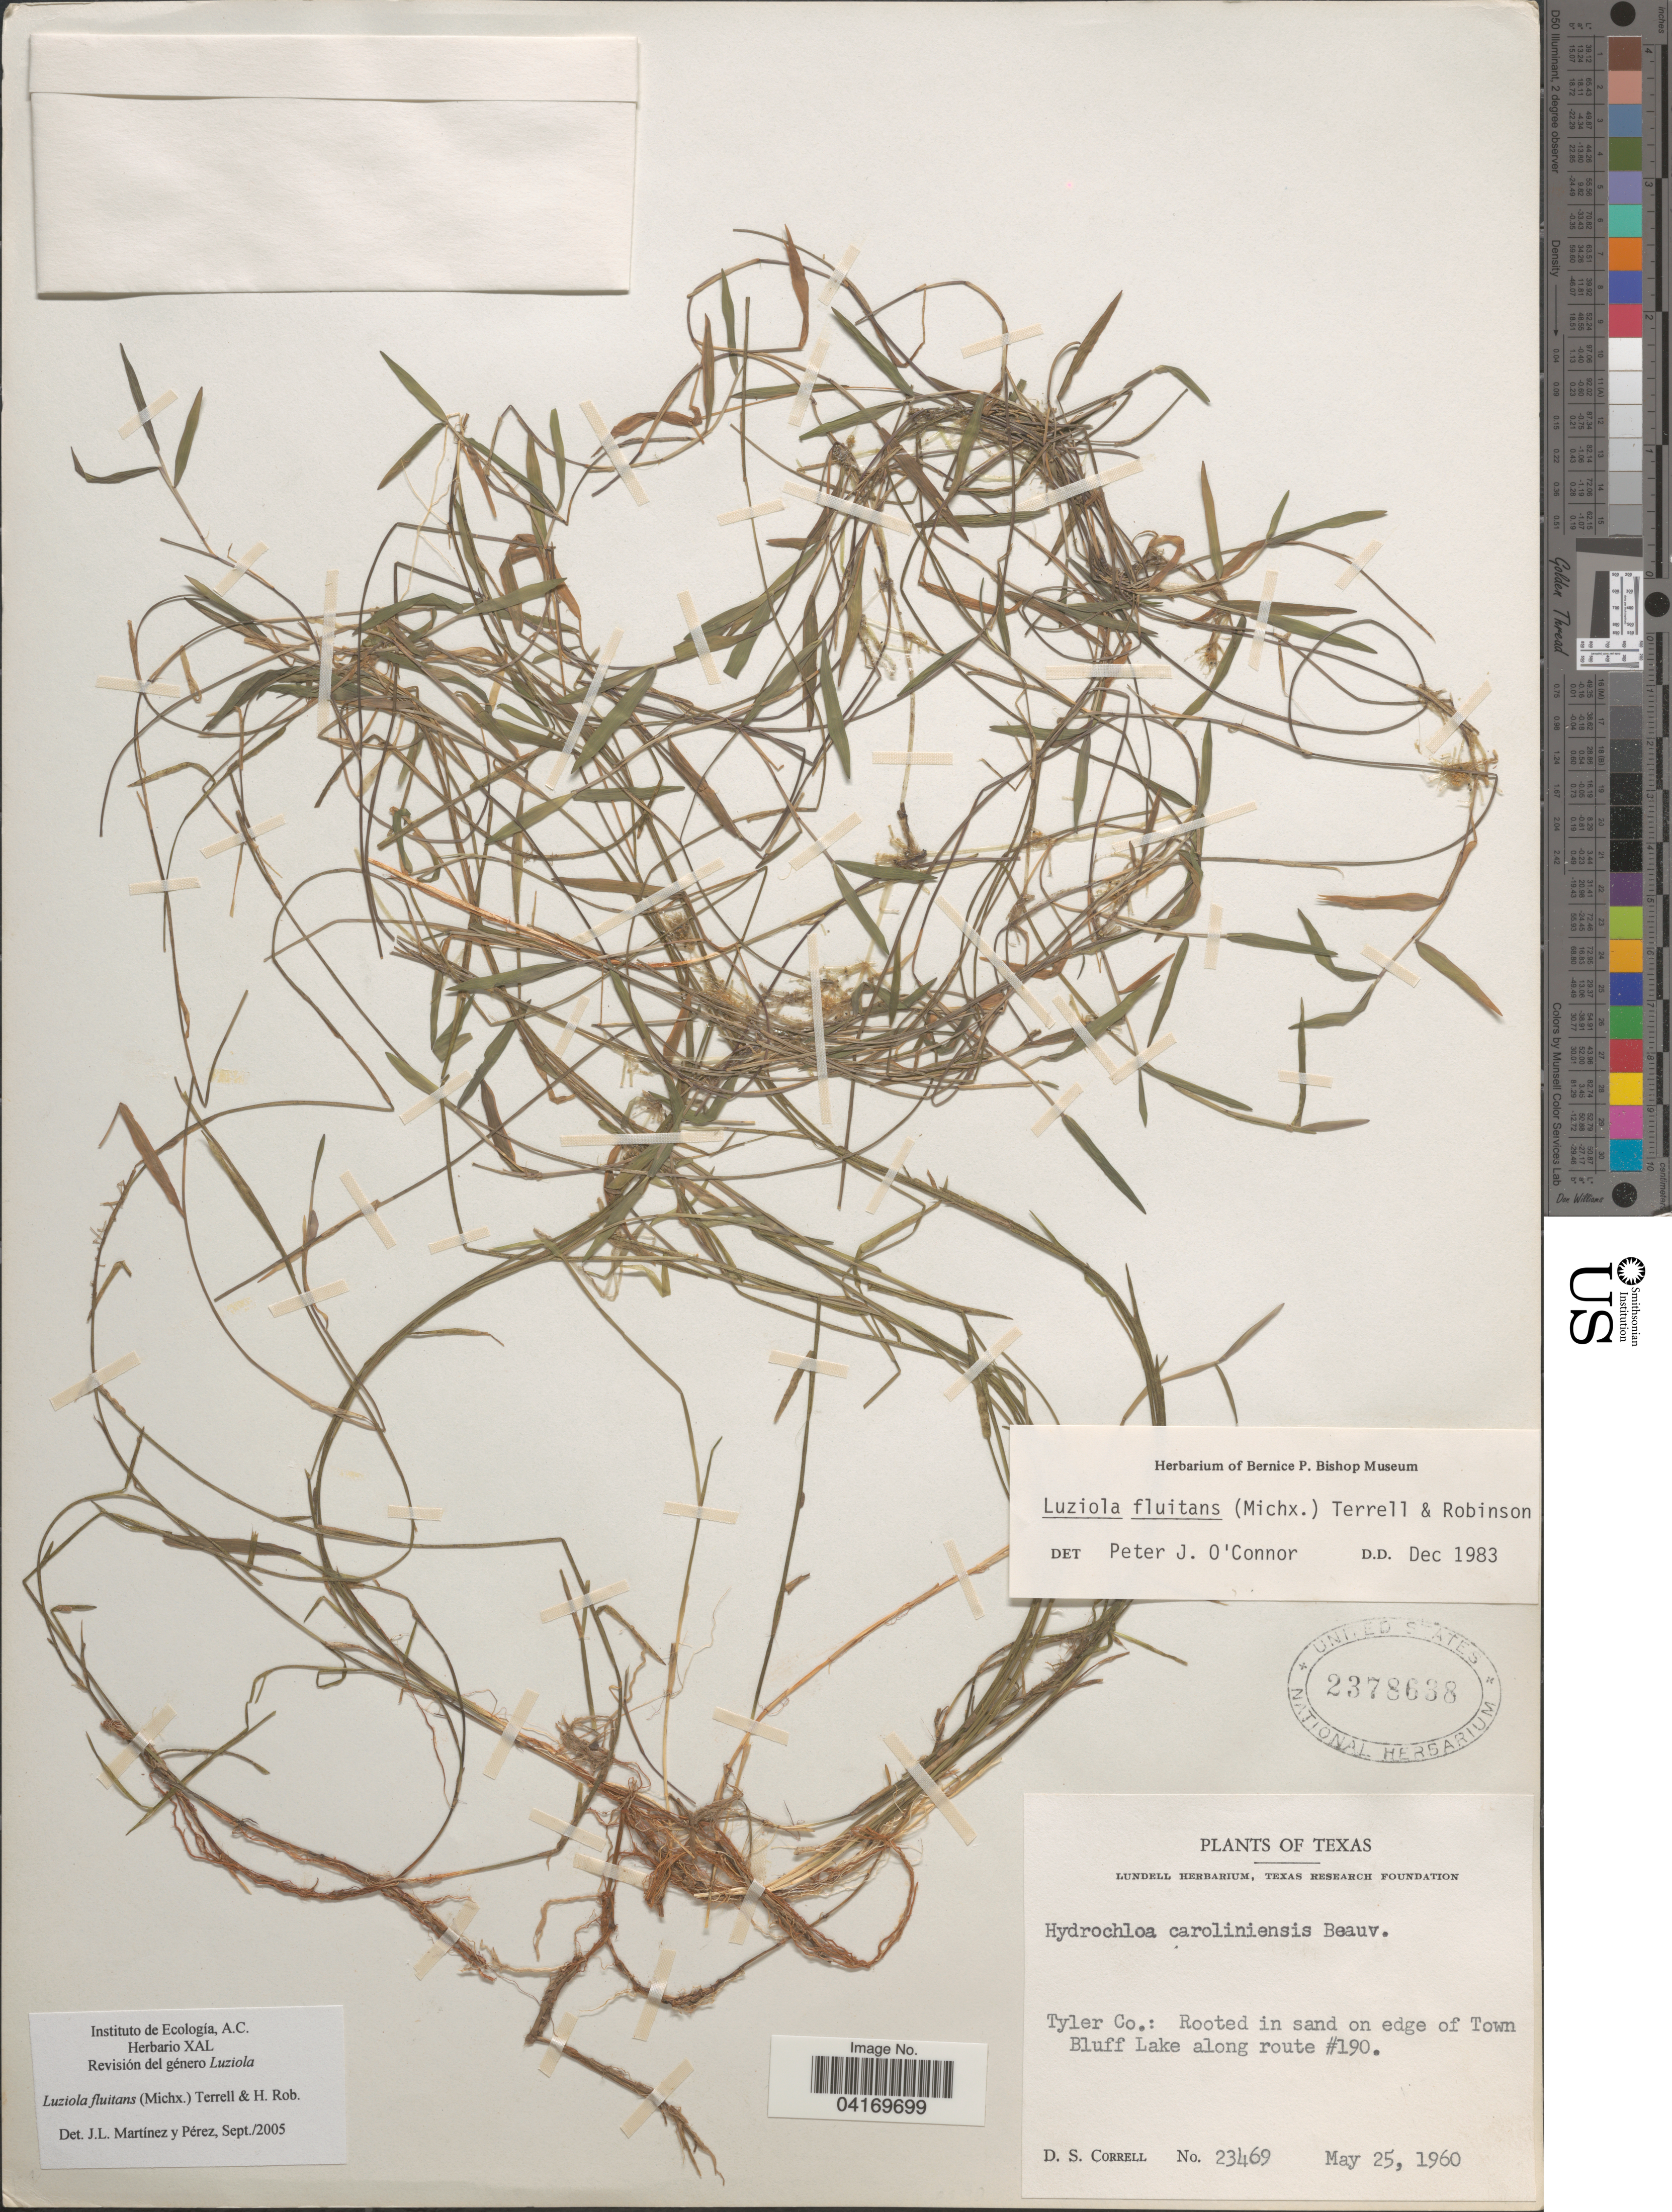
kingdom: Plantae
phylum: Tracheophyta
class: Liliopsida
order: Poales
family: Poaceae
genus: Luziola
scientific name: Luziola fluitans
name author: (Michx.) Terrell & H. Rob.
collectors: D. S. Correll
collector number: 23469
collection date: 1960-05-25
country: United States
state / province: Texas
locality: Tyler Co.: Rooted in sand on edge of Town Bluff Lake along route #190.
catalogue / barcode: US 2378638